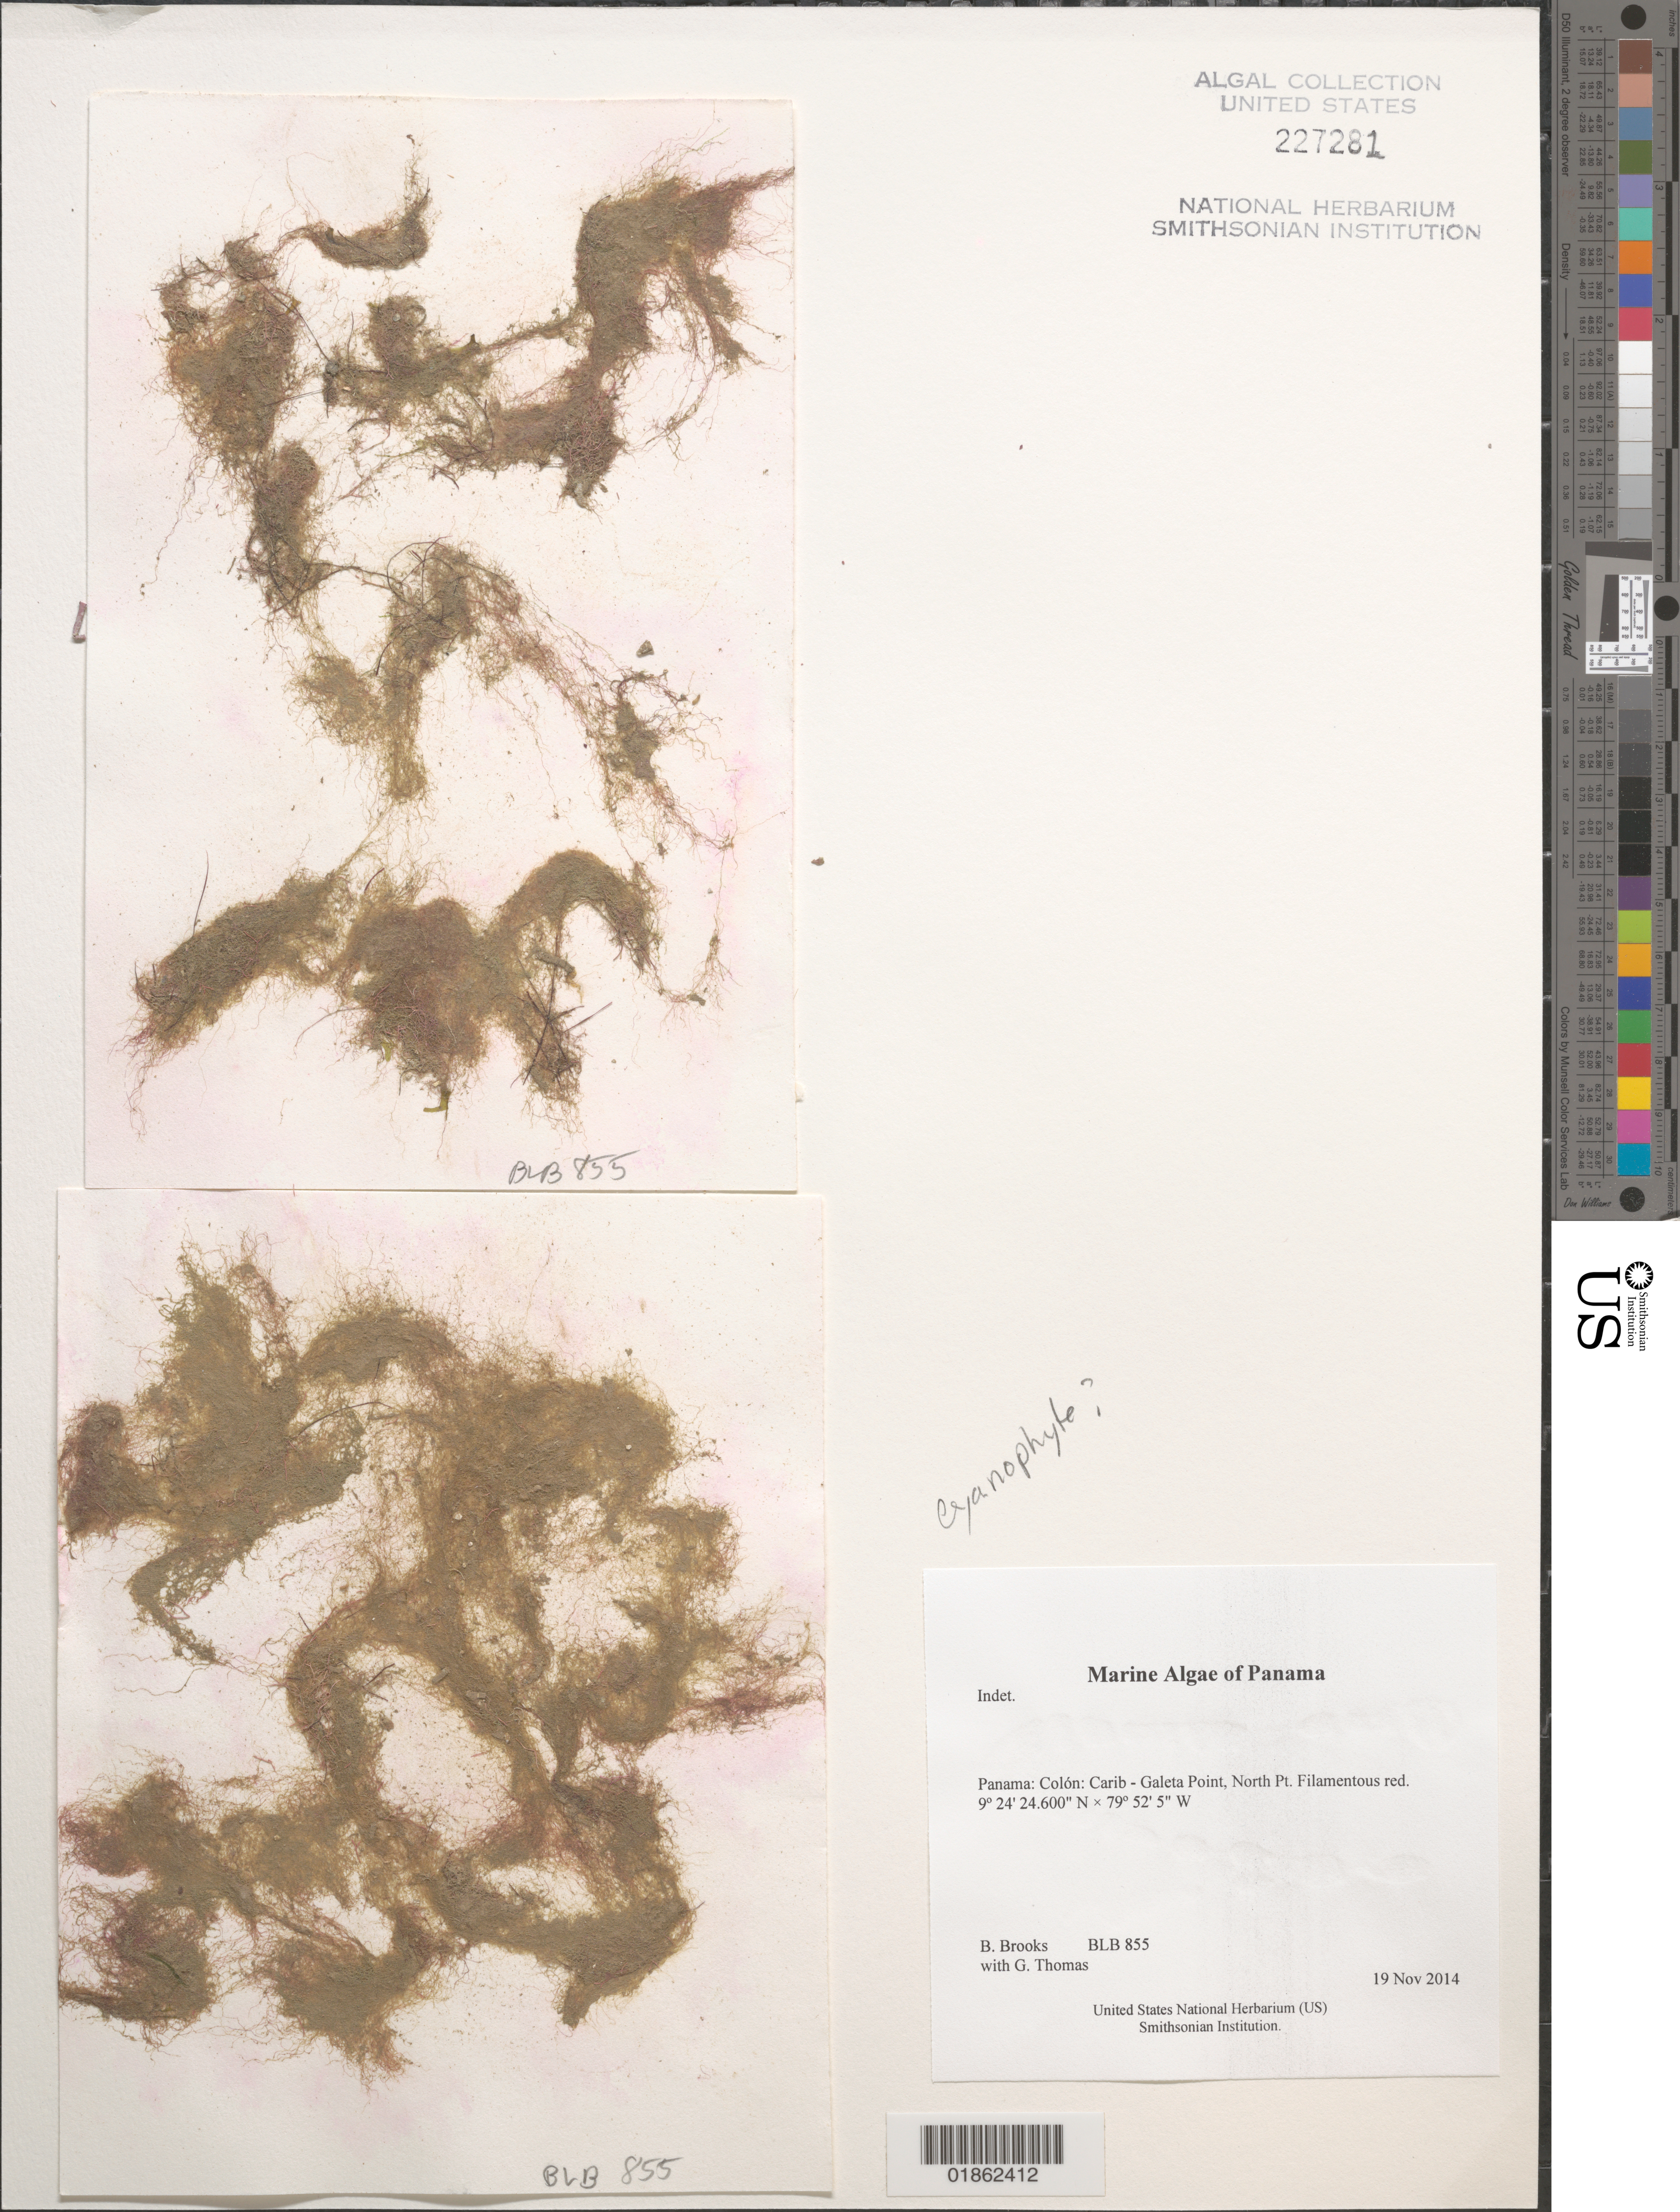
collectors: B. Brooks & G. Thomas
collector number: BLB 855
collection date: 2014-11-19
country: Panama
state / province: Colón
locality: Carib - Galeta Point, North Pt.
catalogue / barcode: US 227281